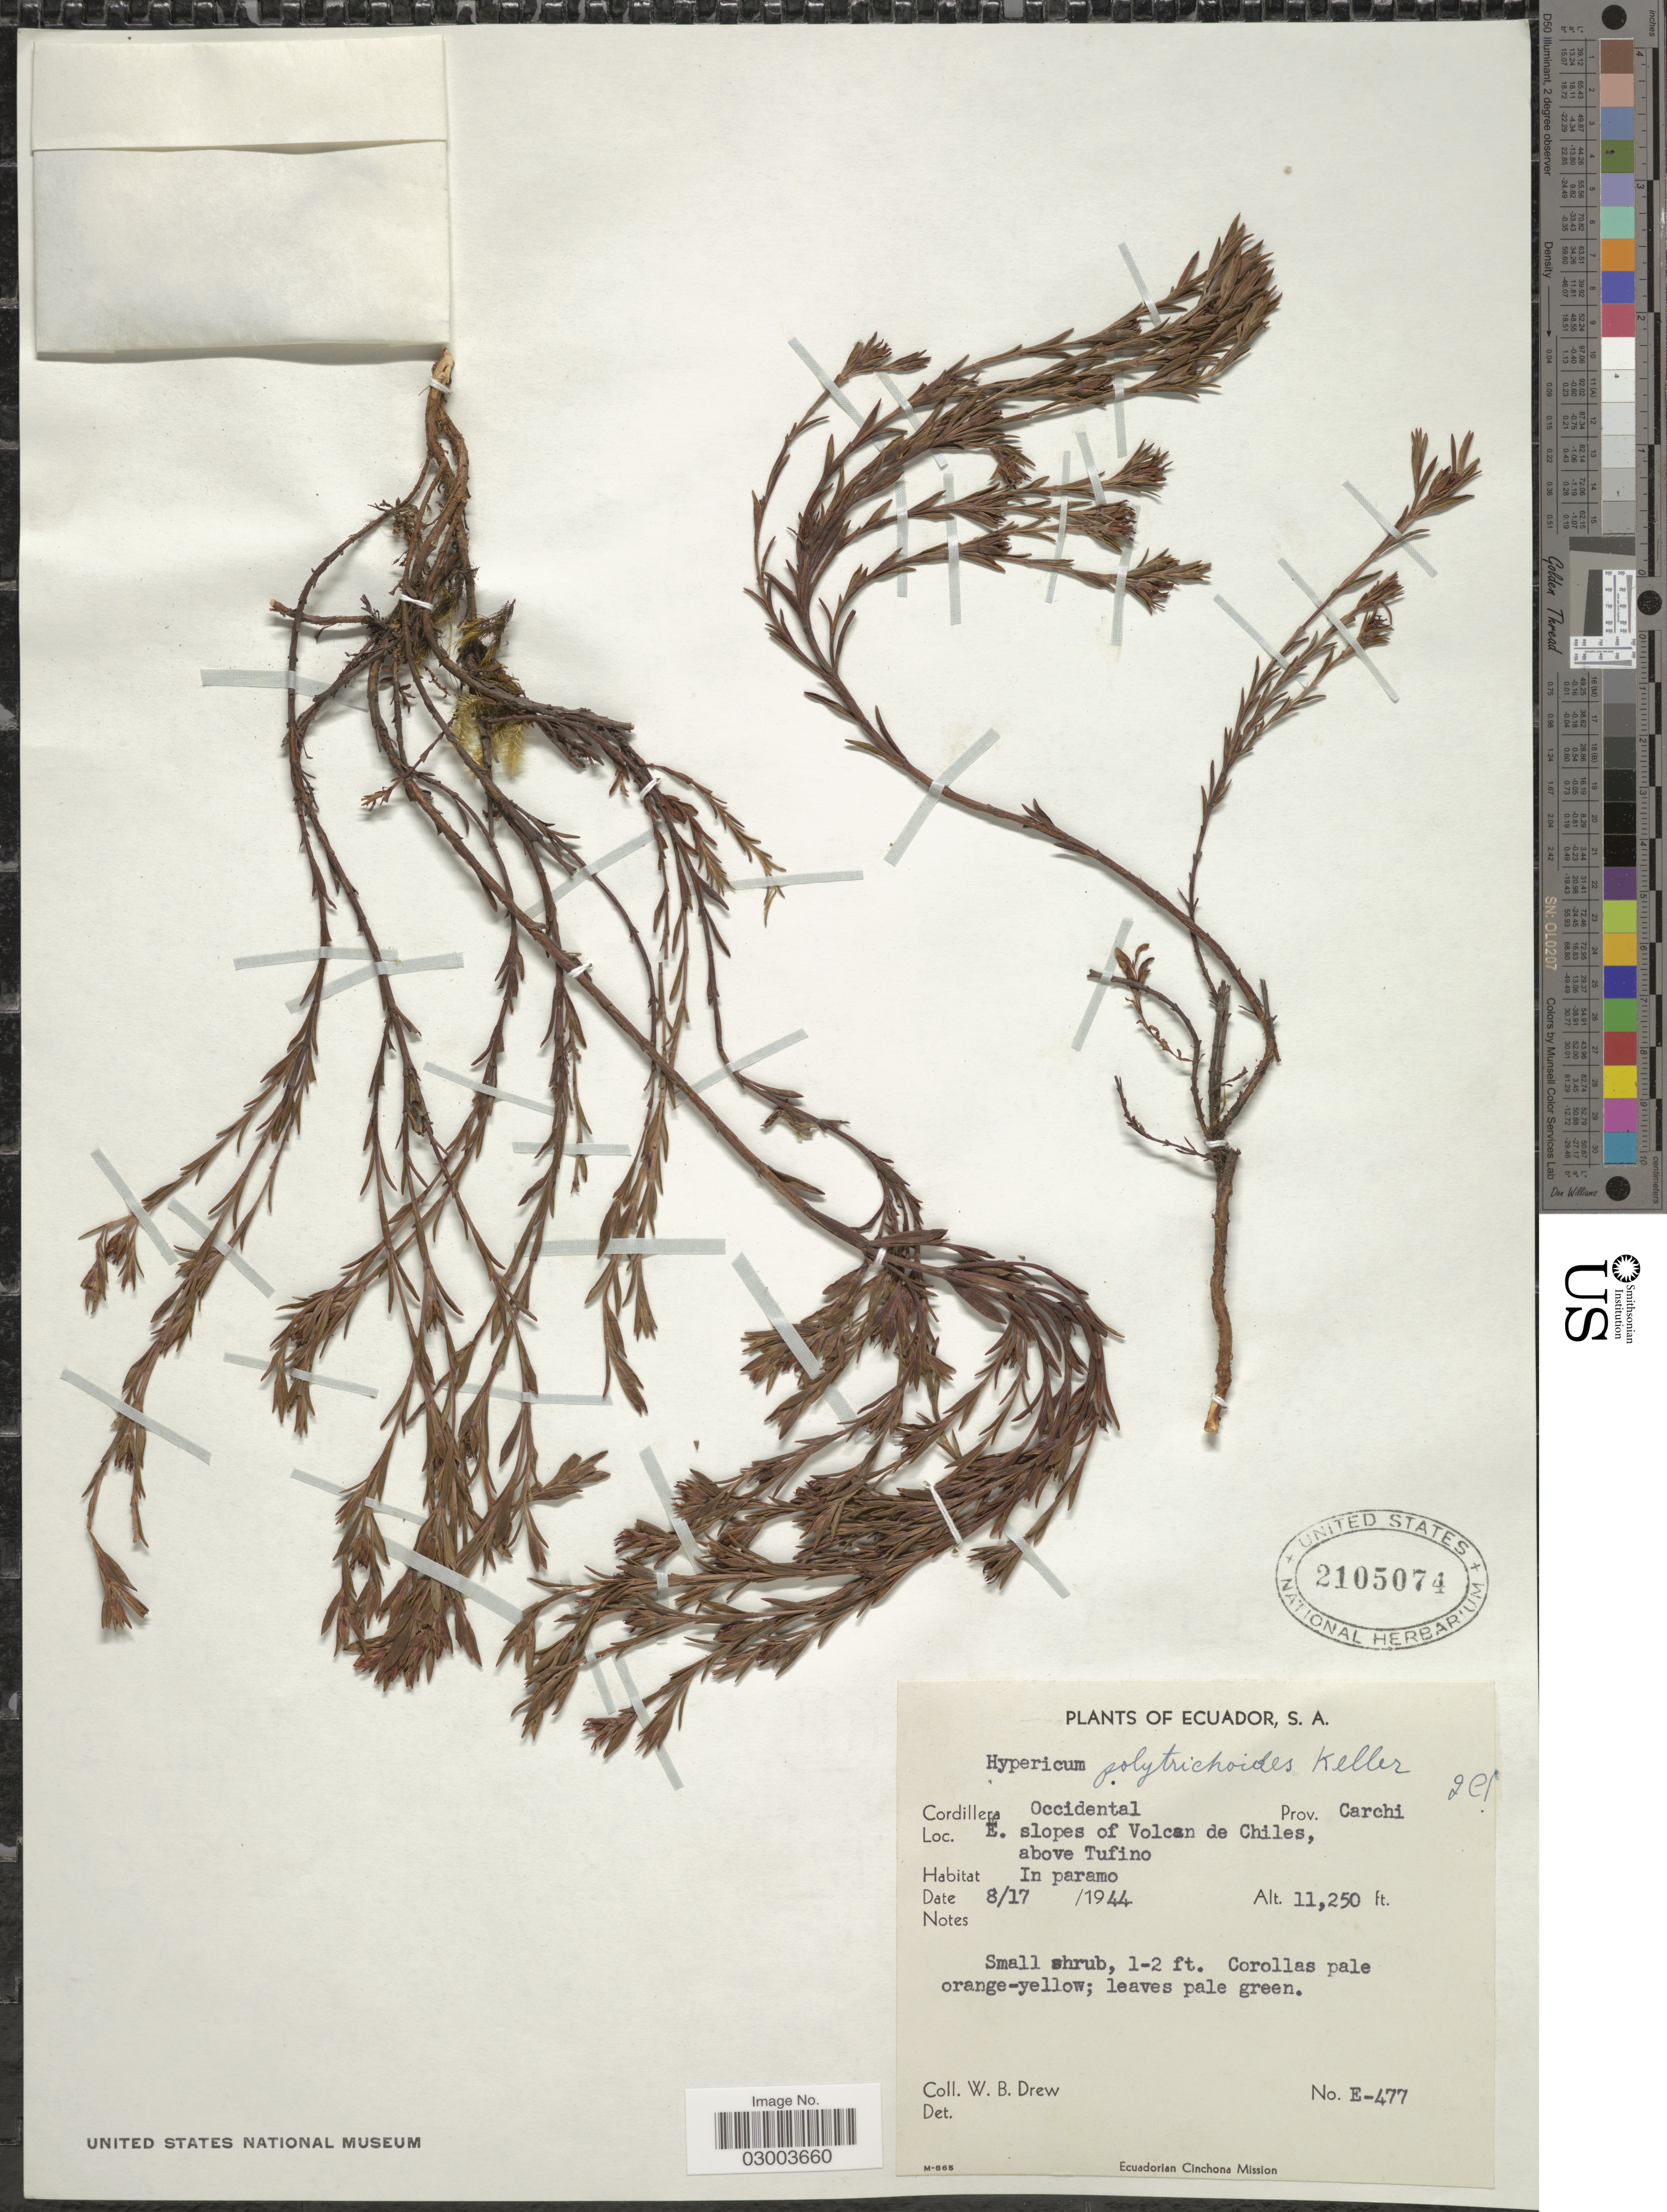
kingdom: Plantae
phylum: Tracheophyta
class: Magnoliopsida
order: Malpighiales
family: Hypericaceae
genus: Hypericum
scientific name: Hypericum decandrum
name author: Turcz.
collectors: W. B. Drew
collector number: E-477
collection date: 1944-08-17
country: Ecuador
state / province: Carchi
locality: Cordillera Occidental, E. slopes of Volcan de Chiles, above Tufino.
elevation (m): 3429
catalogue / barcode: US 2105074